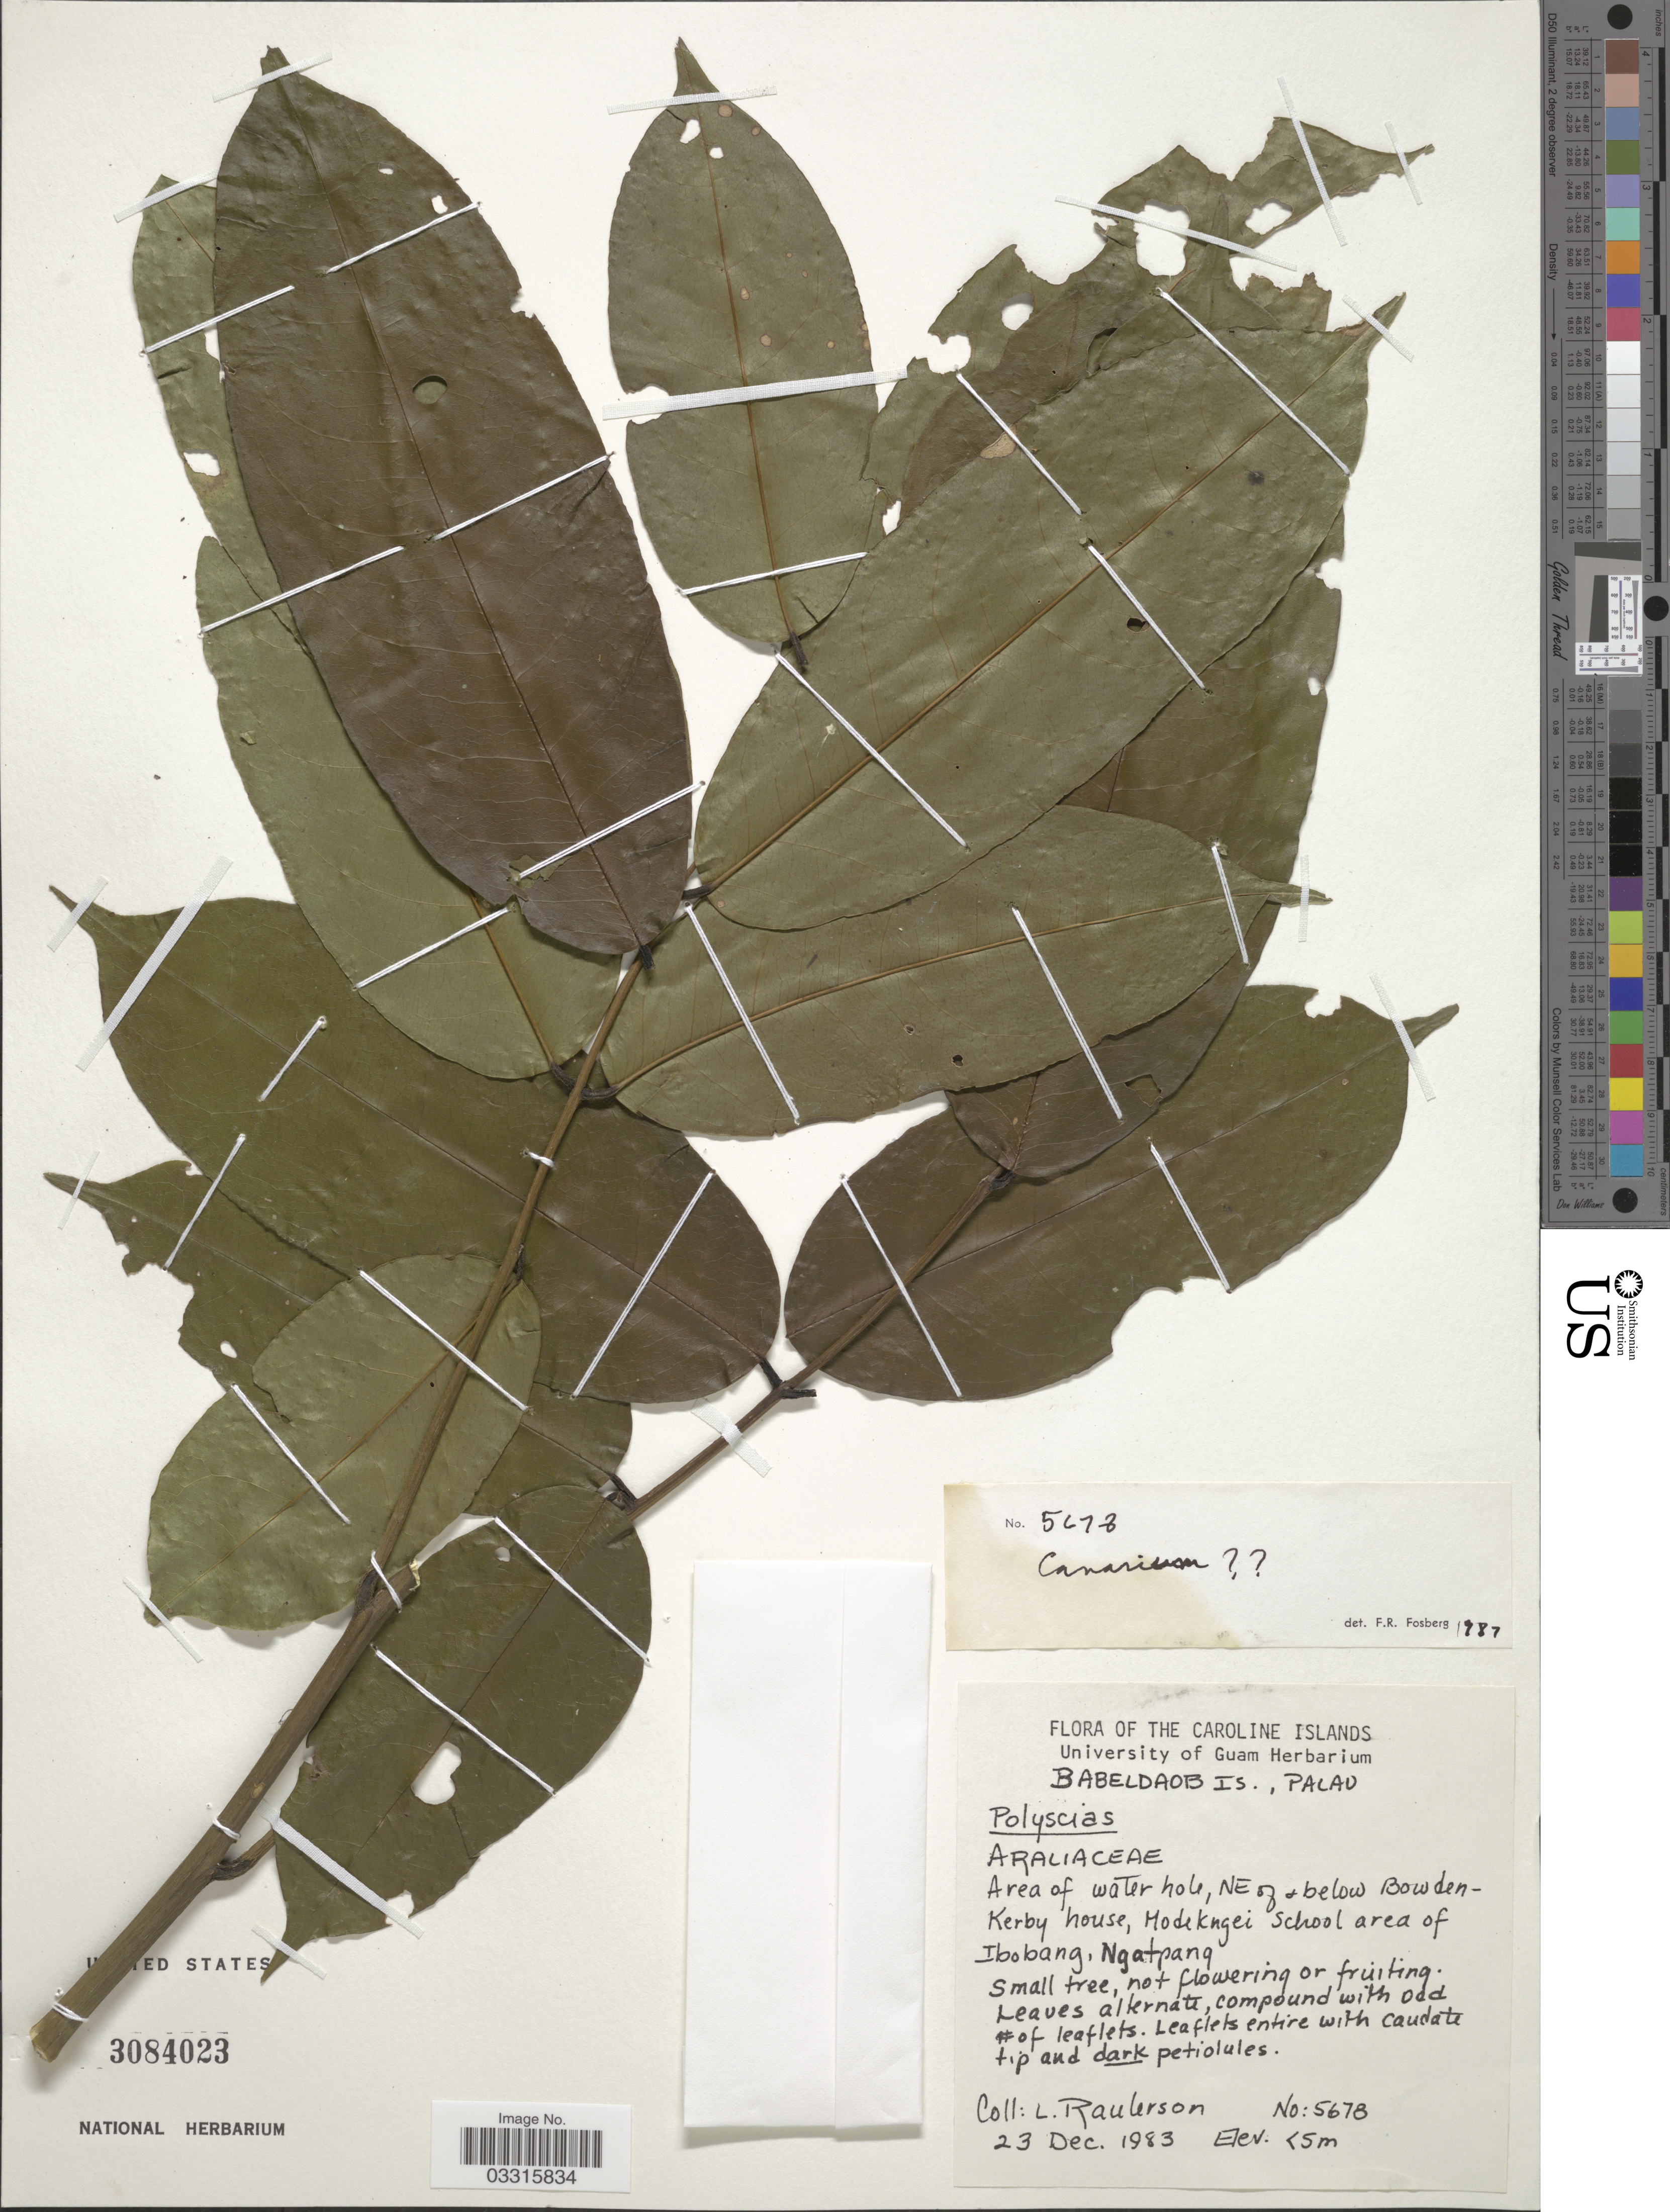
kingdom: Plantae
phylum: Tracheophyta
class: Magnoliopsida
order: Sapindales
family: Burseraceae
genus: Canarium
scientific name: Canarium sp.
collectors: L. Raulerson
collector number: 5678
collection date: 1983-12-23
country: Palau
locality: Caroline Islands. Babeldaob Is., Palau. Area of water hole, NE of below Bowden-Kerby house, Modekngei School area of Ibobang, Ngatpang.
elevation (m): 5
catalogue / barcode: US 3084023